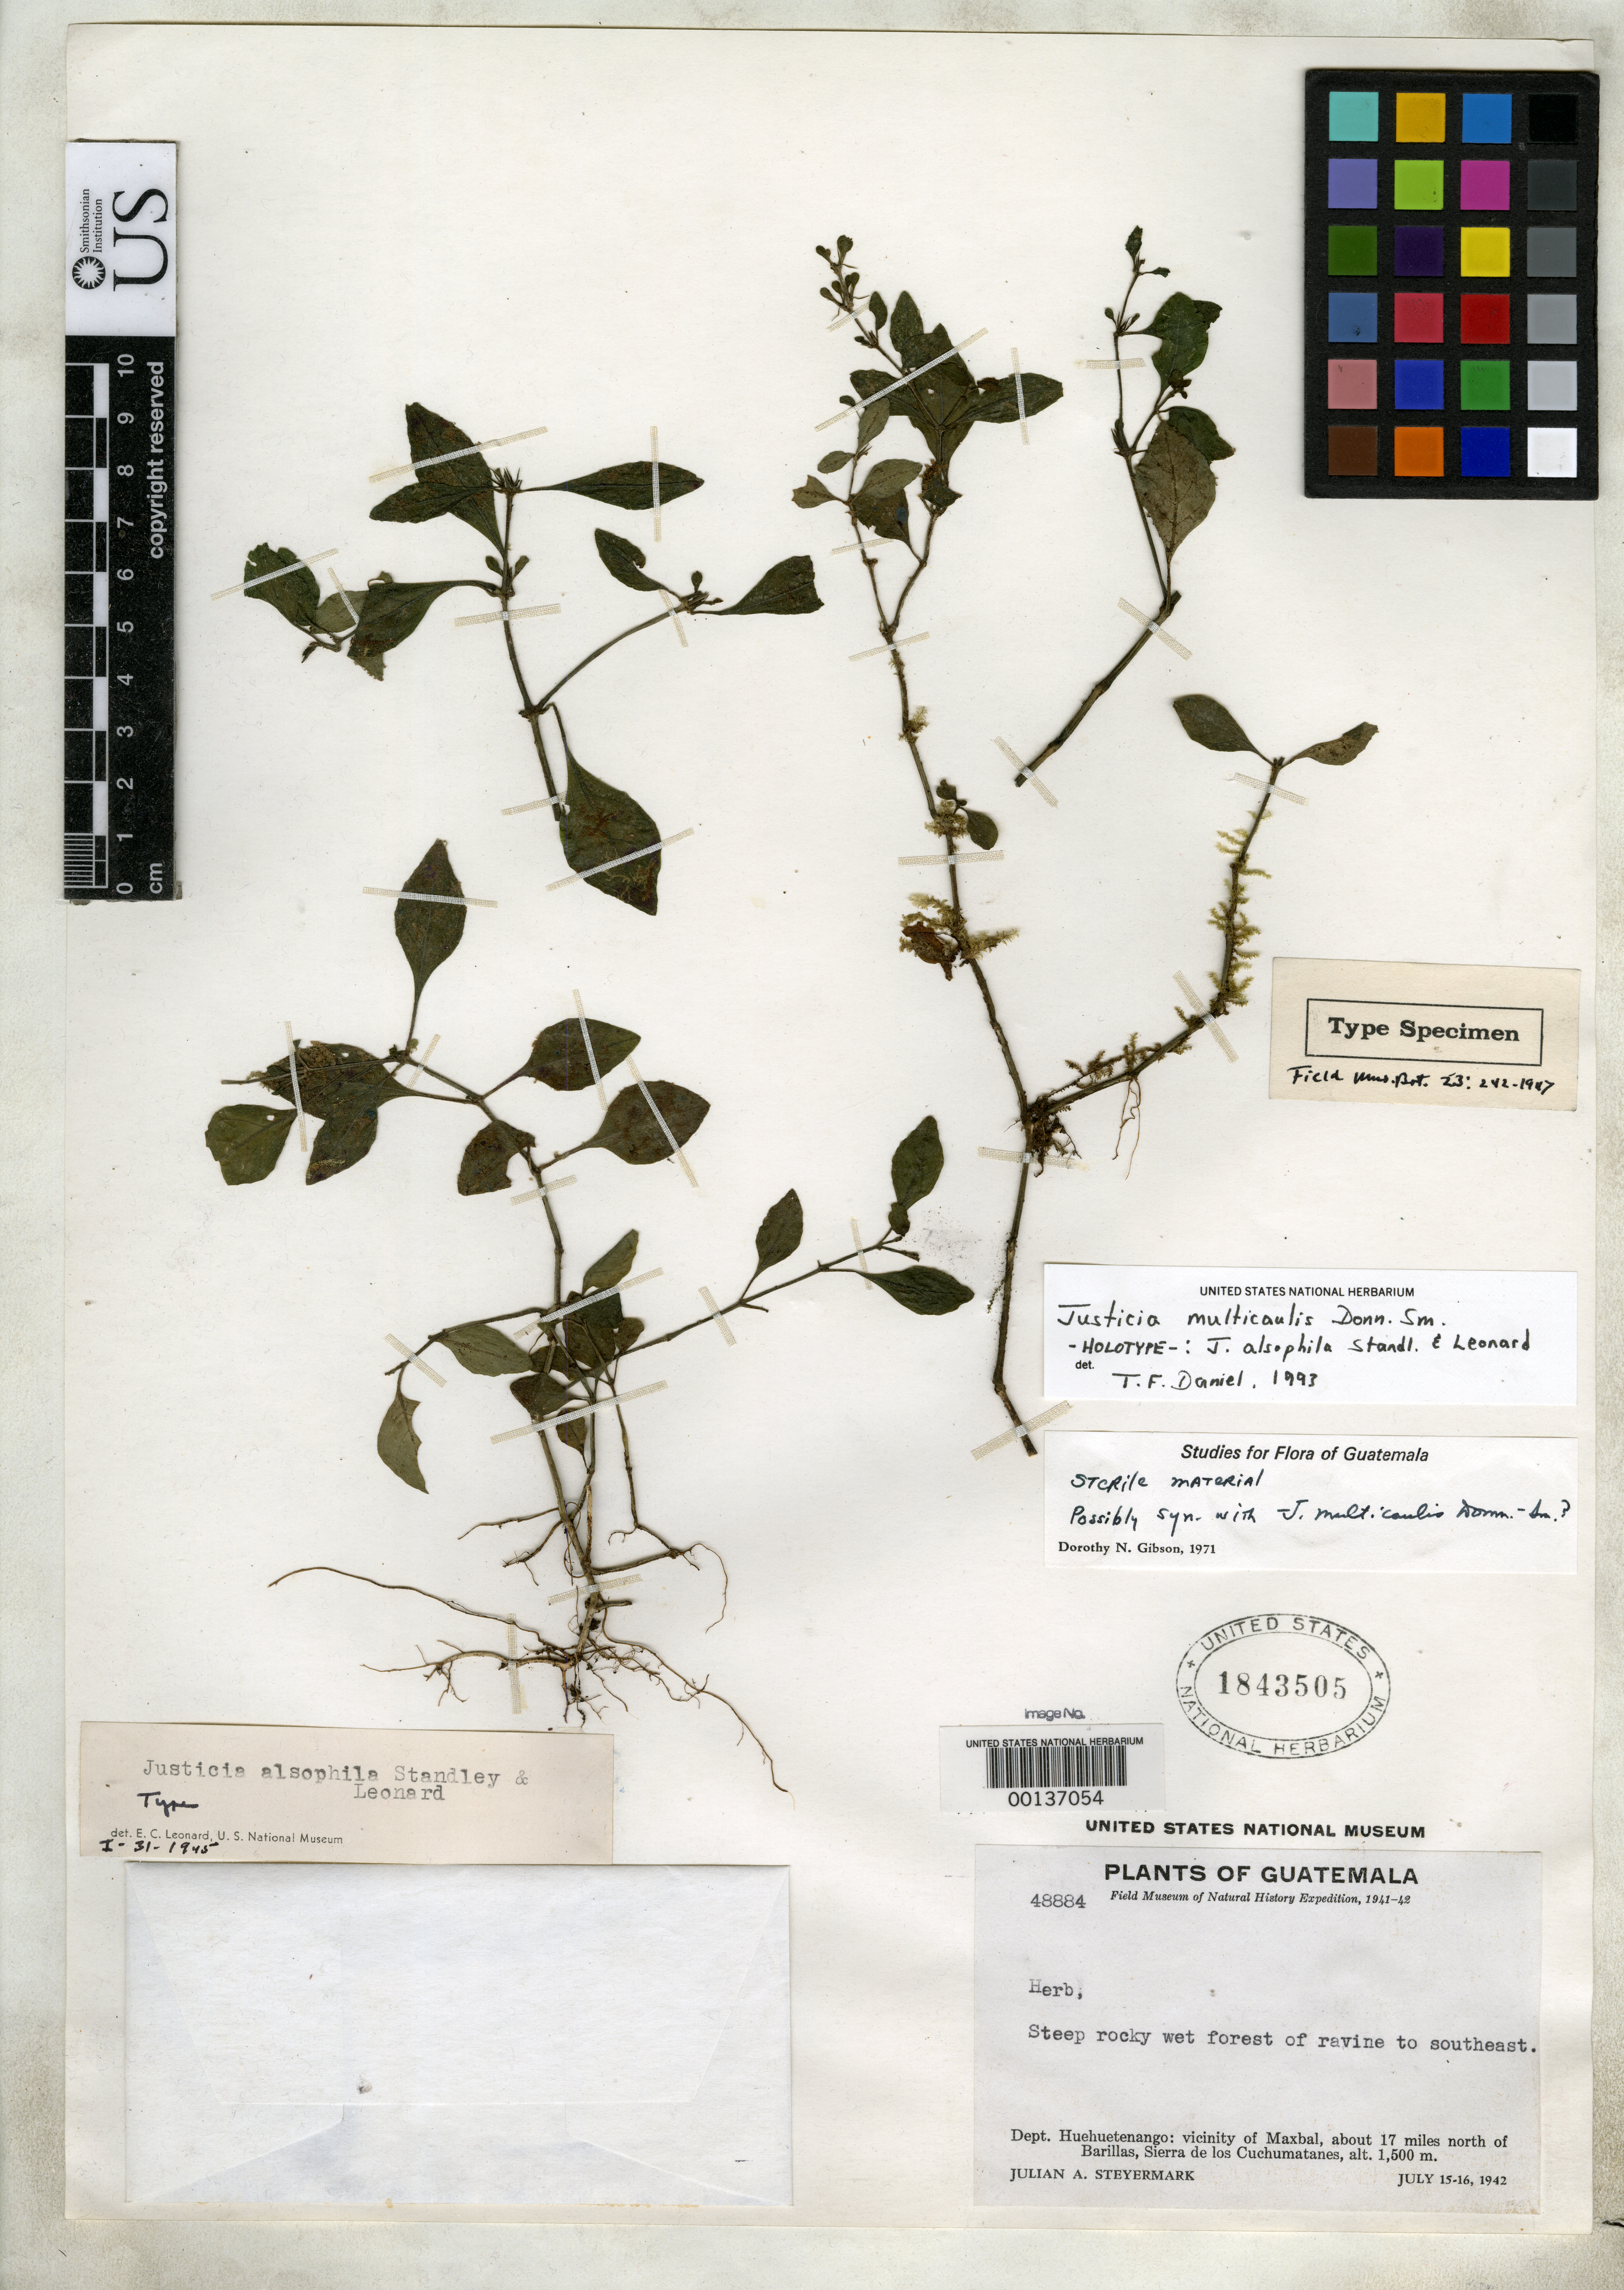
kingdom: Plantae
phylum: Tracheophyta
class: Magnoliopsida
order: Lamiales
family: Acanthaceae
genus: Justicia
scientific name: Justicia alsophila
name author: Standl. & Leonard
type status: Holotype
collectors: J. Steyermark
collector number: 48884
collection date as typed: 15 Jul 1942 to 16 Jul 1942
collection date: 1942-07-15/1942-07-16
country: Guatemala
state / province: Huehuetenango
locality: SW of Maxbal, ca. 17 mi N of Barillas, Sierra de las Cuchumatanes.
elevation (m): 1500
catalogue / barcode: US 1843505